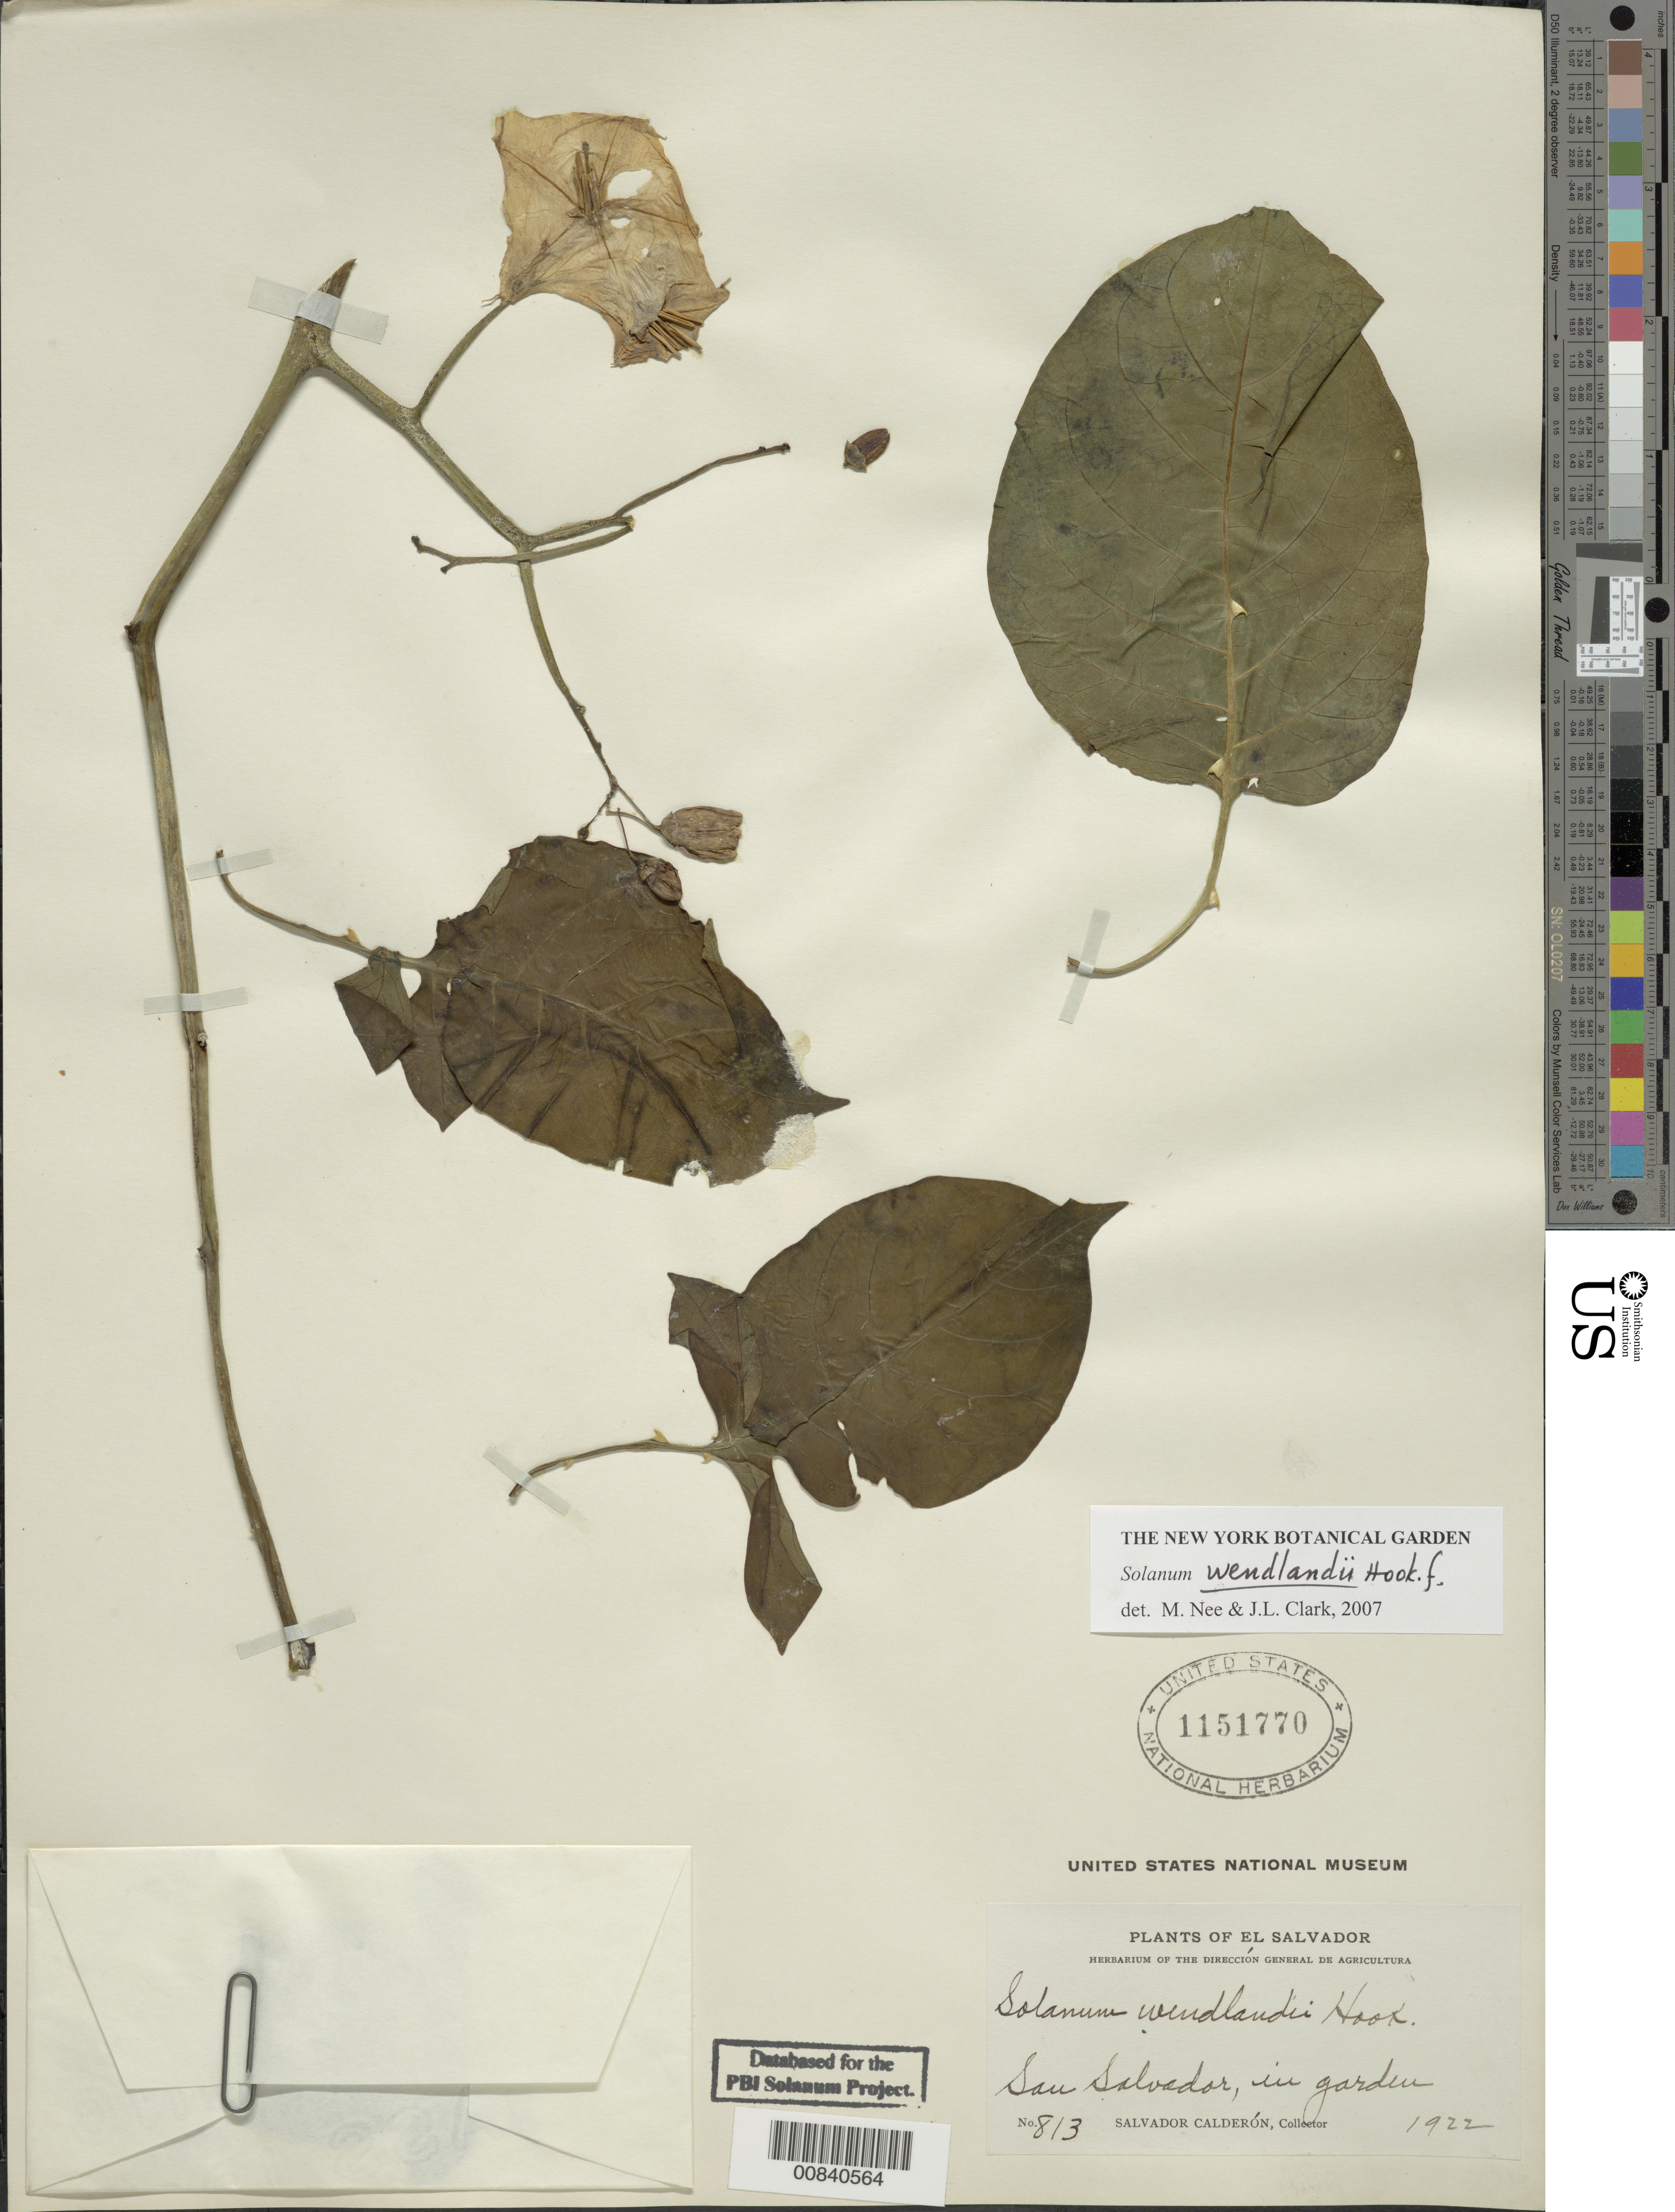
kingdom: Plantae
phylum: Tracheophyta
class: Magnoliopsida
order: Solanales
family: Solanaceae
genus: Solanum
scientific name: Solanum wendlandii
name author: Hook. f.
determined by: Clark, J. L., (SEL), The Marie Selby Botanical Garden (UNITED STATES)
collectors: S. Calderón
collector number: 813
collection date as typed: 1922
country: El Salvador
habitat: Growing in garden.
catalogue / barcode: US 1151770